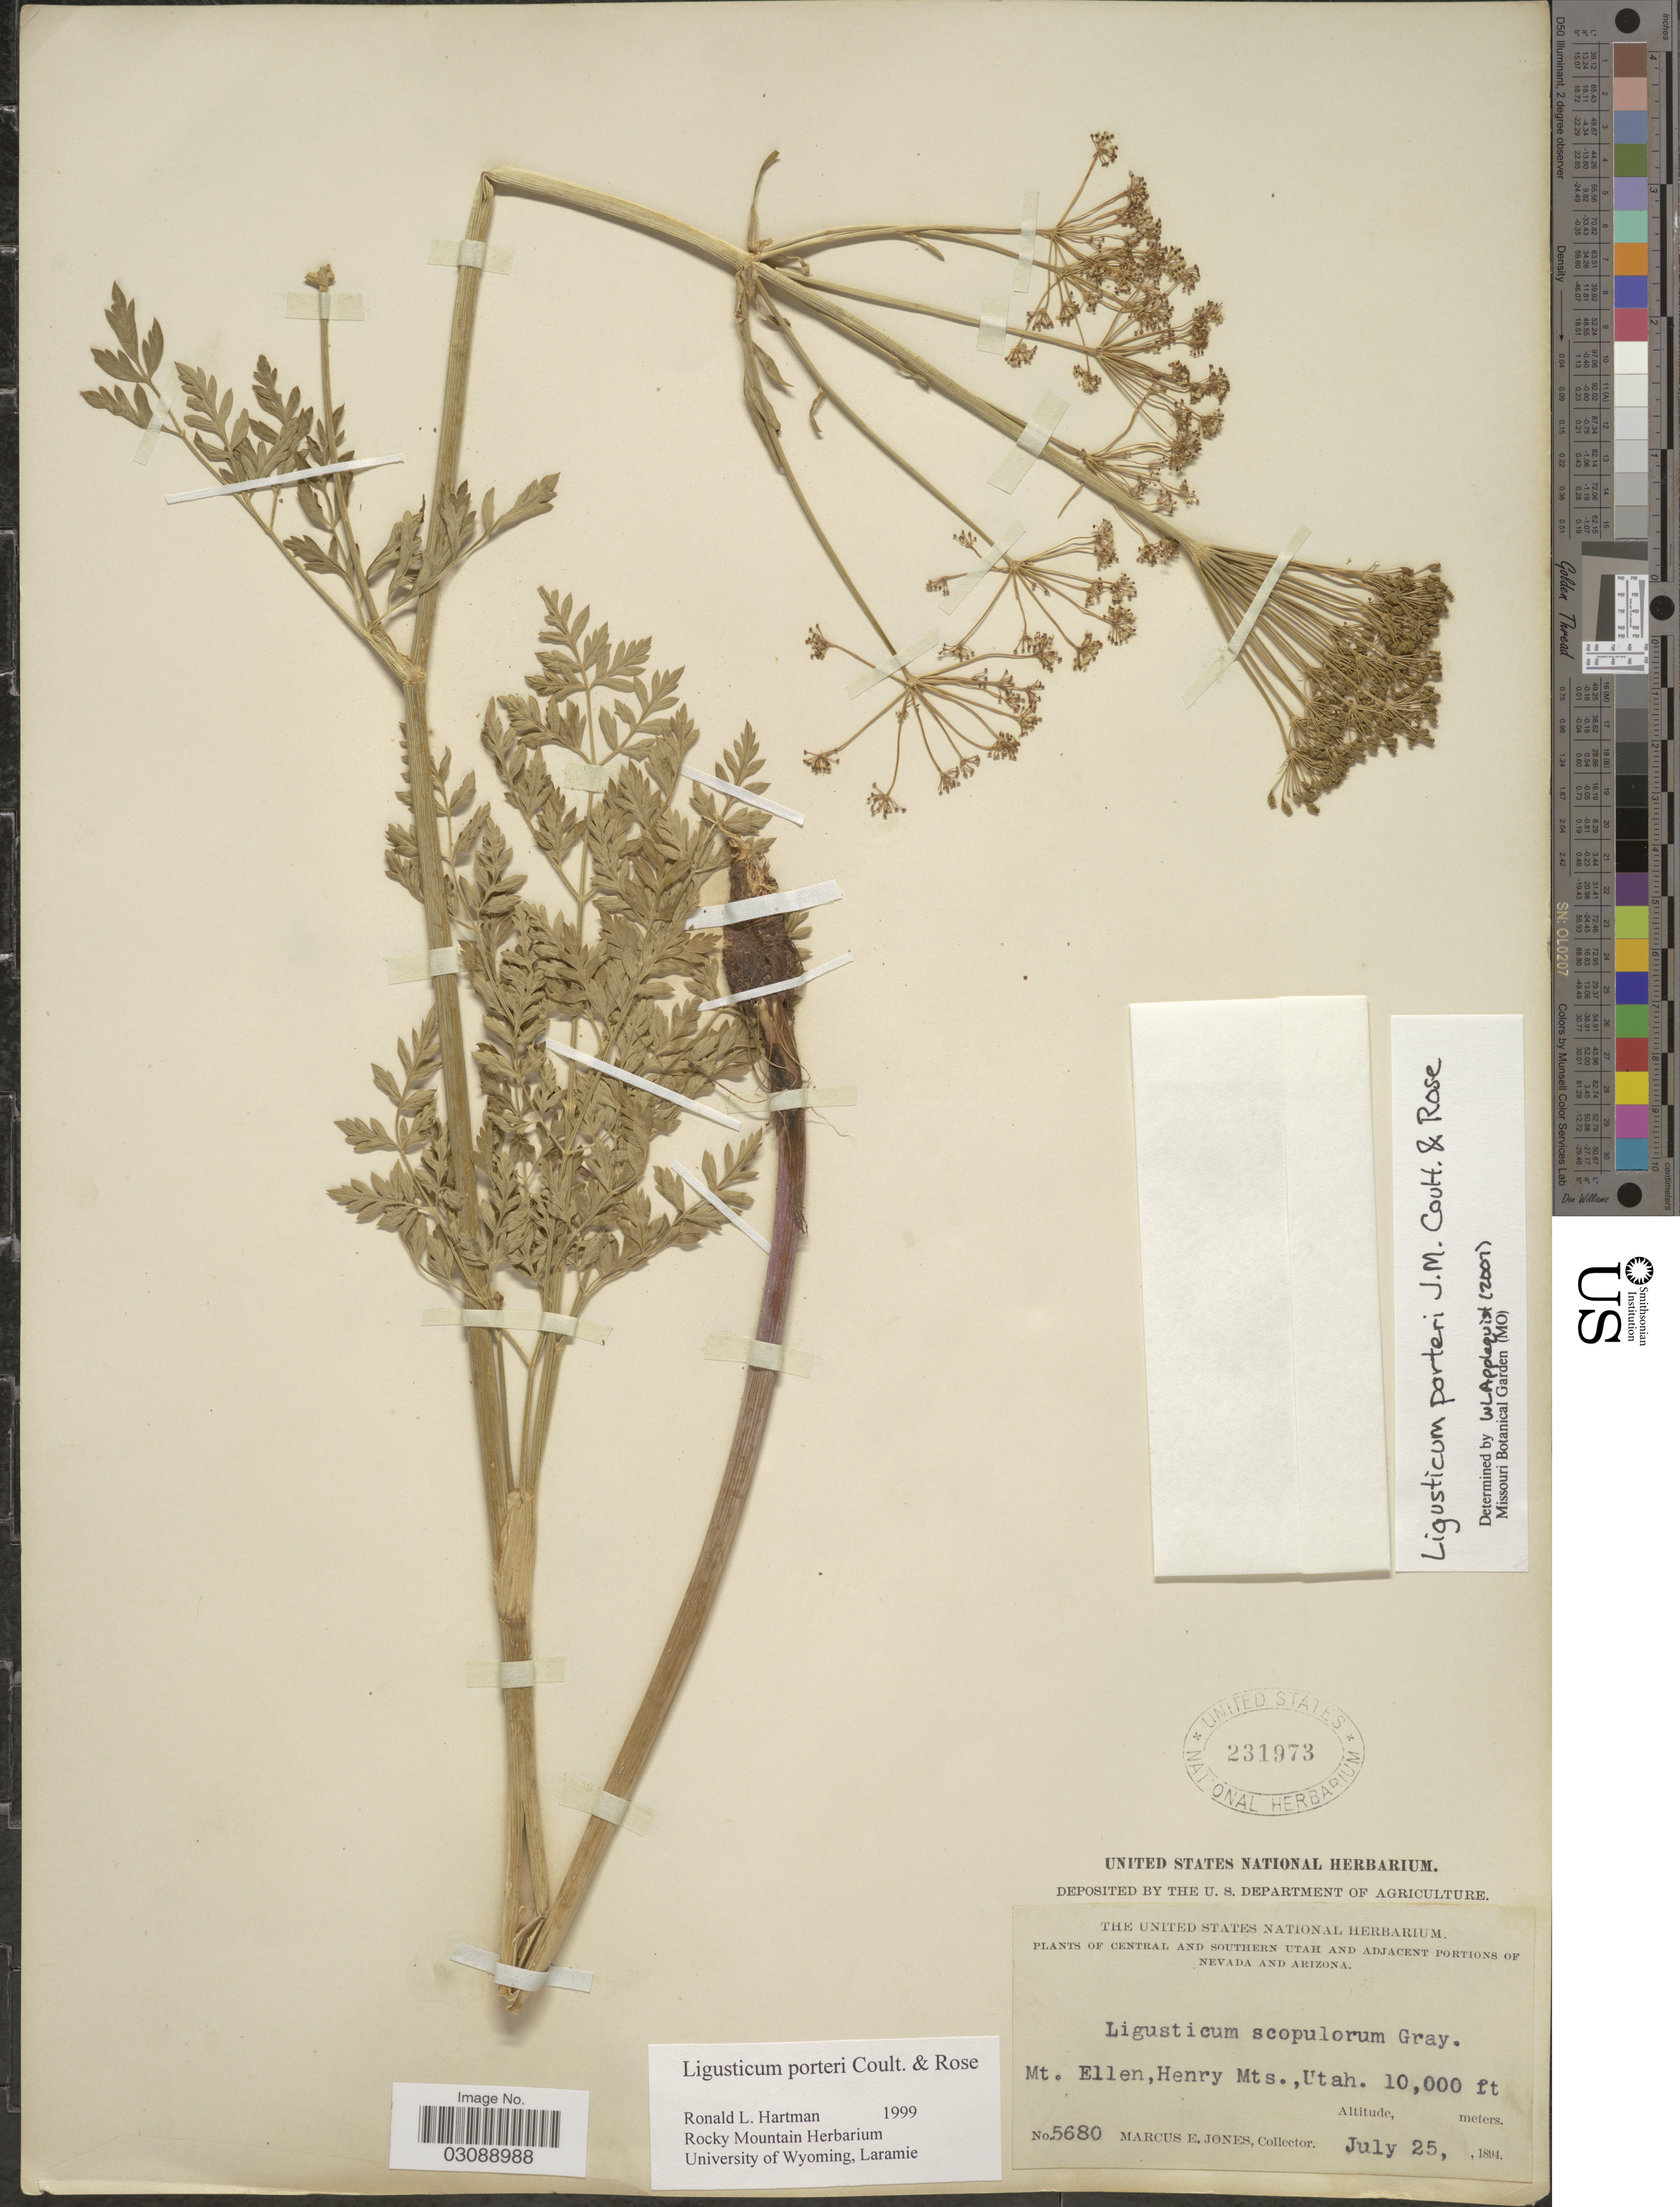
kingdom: Plantae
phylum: Tracheophyta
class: Magnoliopsida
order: Apiales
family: Apiaceae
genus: Ligusticum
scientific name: Ligusticum porteri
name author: J.M. Coult. & Rose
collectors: M. E. Jones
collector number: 5680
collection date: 1894-07-25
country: United States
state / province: Utah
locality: Central and Southern Utah. Mt. Ellen, Henry Mts.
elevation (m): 3048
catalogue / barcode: US 231973